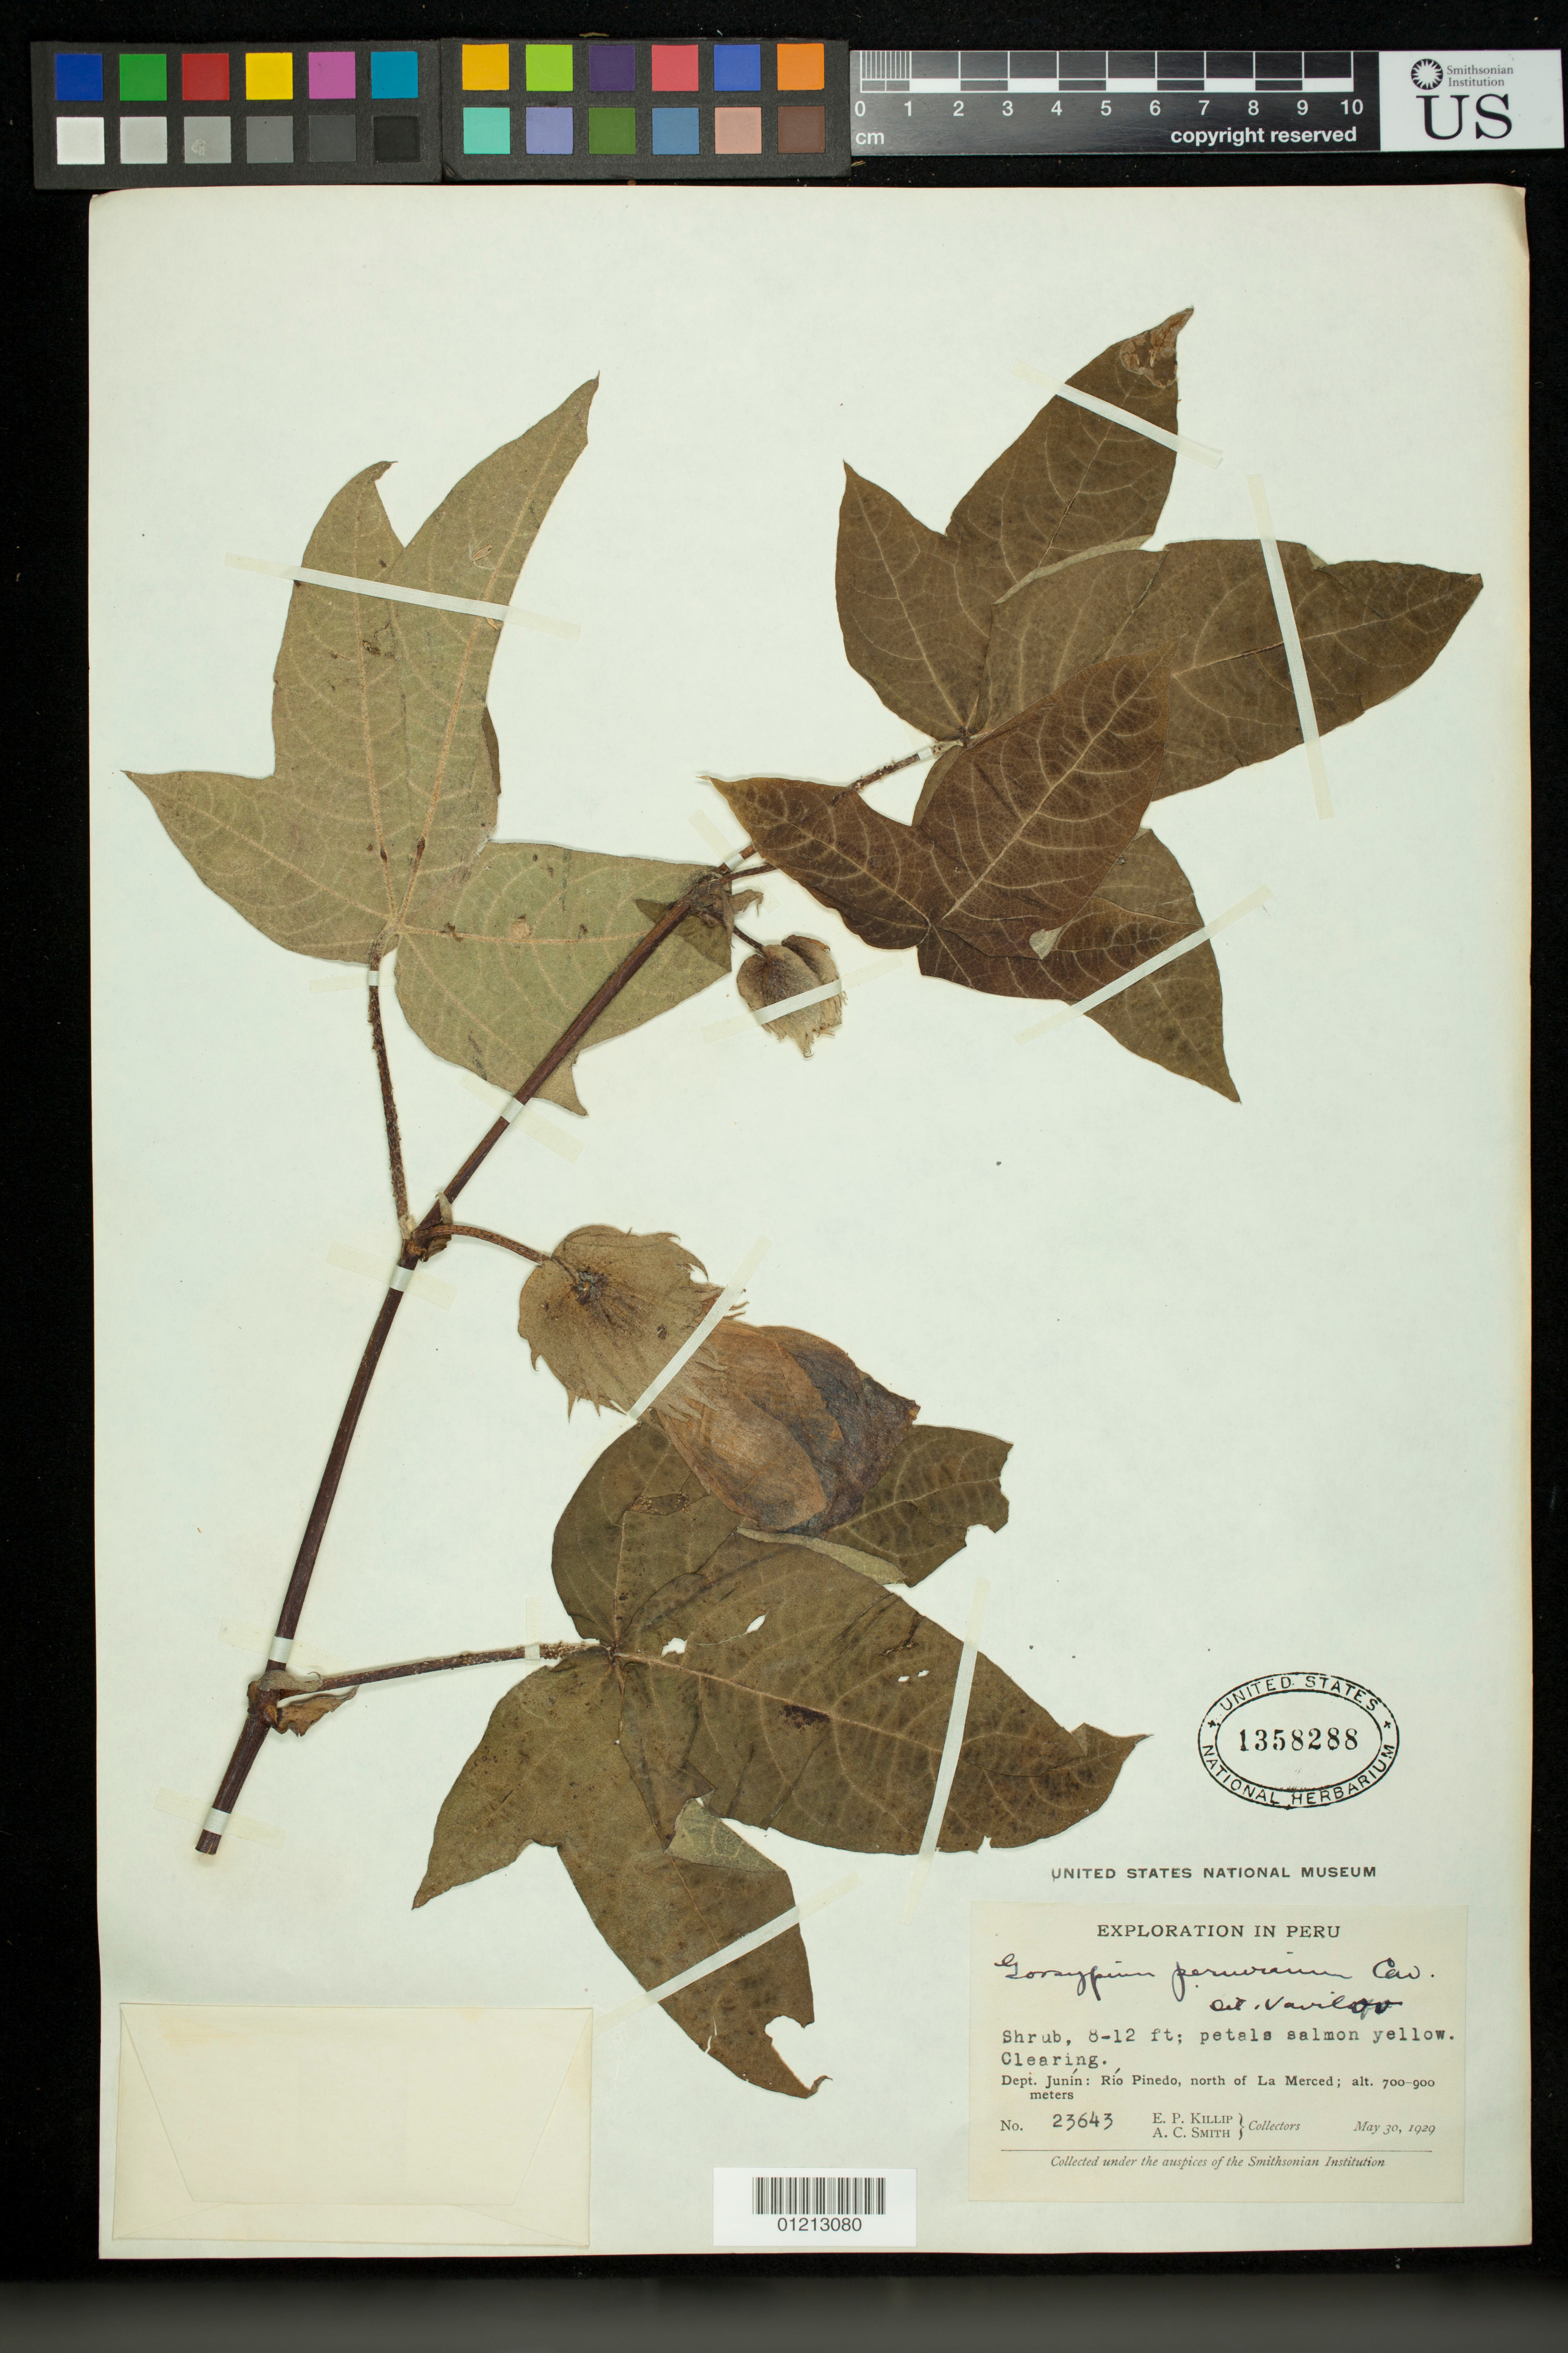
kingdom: Plantae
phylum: Tracheophyta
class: Magnoliopsida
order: Malvales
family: Malvaceae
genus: Gossypium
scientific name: Gossypium peruvianum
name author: Cav.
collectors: E. P. Killip & A. C. Smith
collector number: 23643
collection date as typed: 30 May 1929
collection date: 1929-05-30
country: Peru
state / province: Junín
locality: Rio Pinedo, north of La Merced.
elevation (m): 700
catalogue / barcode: US 1358288